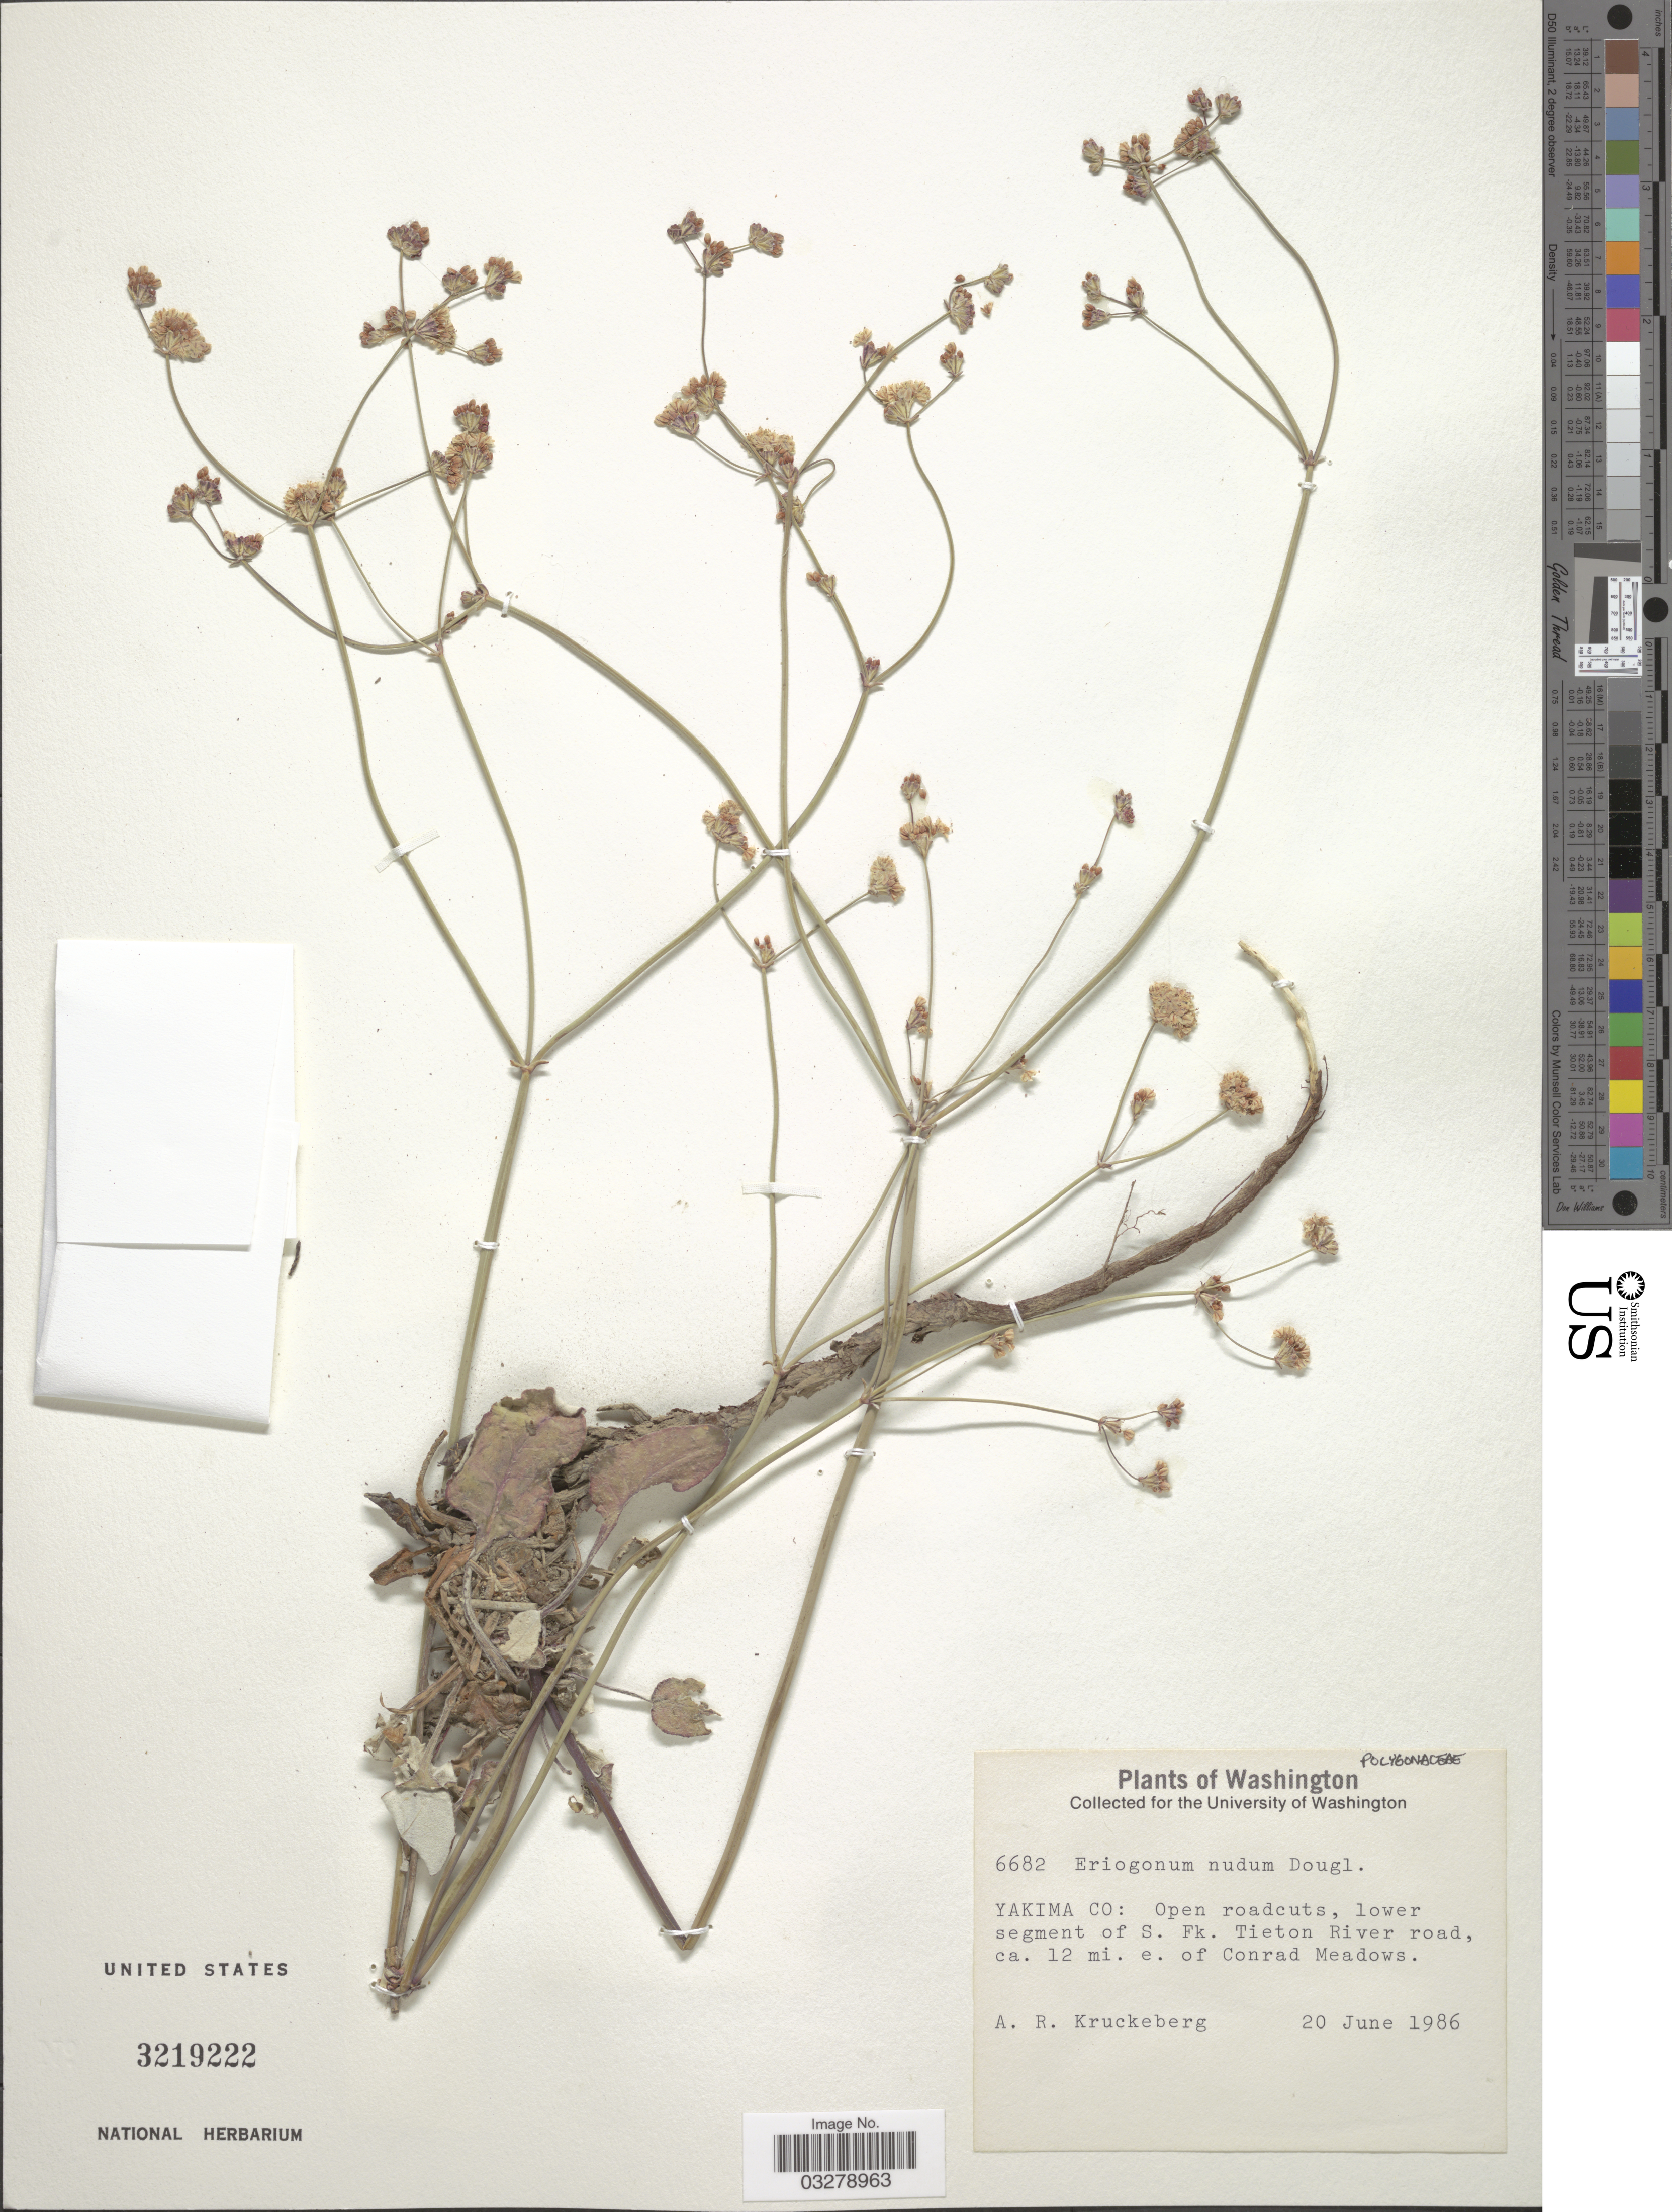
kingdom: Plantae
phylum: Tracheophyta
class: Magnoliopsida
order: Caryophyllales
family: Polygonaceae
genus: Eriogonum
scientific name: Eriogonum nudum var. nudum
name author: Douglas ex Benth.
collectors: A. Kruckeberg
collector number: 6682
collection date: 1986-06-20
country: United States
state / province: Washington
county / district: Yakima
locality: Yakima Co: Open roadcuts, lower segment of S. Fk. Tieton River road, ca. 12 mi. e. of Conrad Meadows.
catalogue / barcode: US 3219222